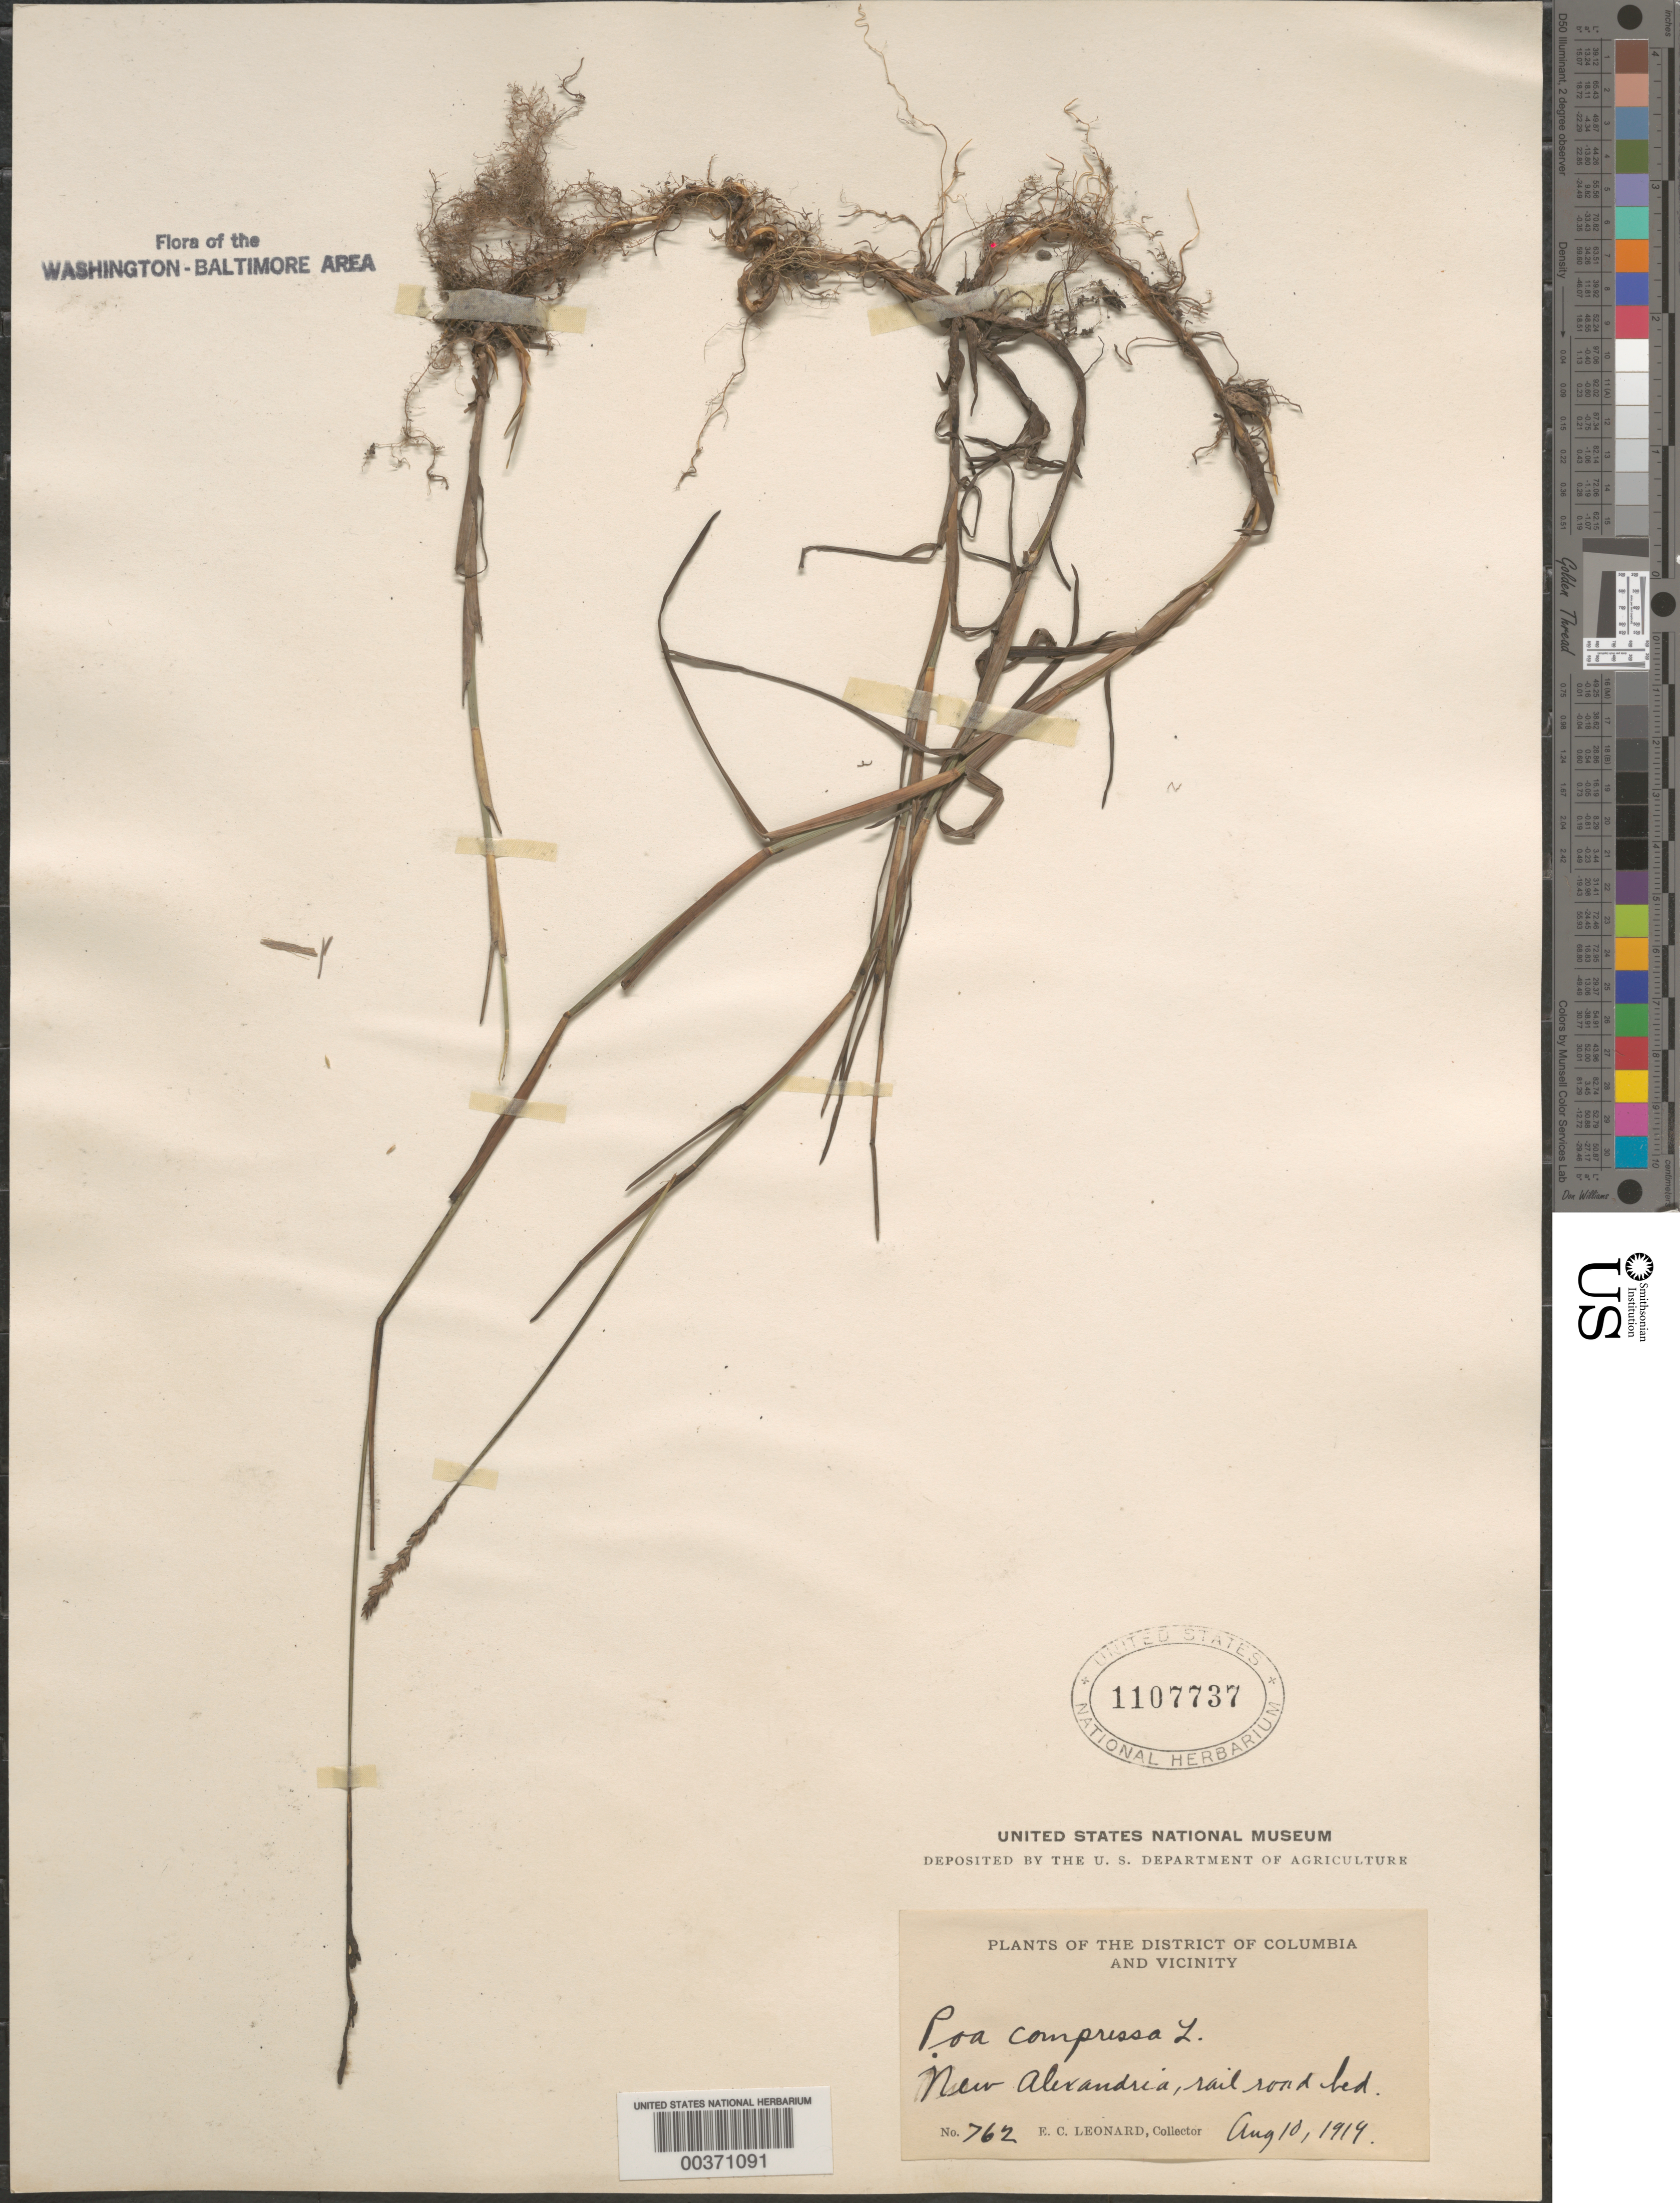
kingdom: Plantae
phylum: Tracheophyta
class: Liliopsida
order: Poales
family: Poaceae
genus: Poa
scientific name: Poa compressa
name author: L.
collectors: E. C. Leonard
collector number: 762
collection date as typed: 10 Aug 1919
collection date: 1919-08-10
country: United States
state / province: Virginia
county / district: Arlington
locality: New Alexandria, R.R. bed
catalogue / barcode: US 1107737